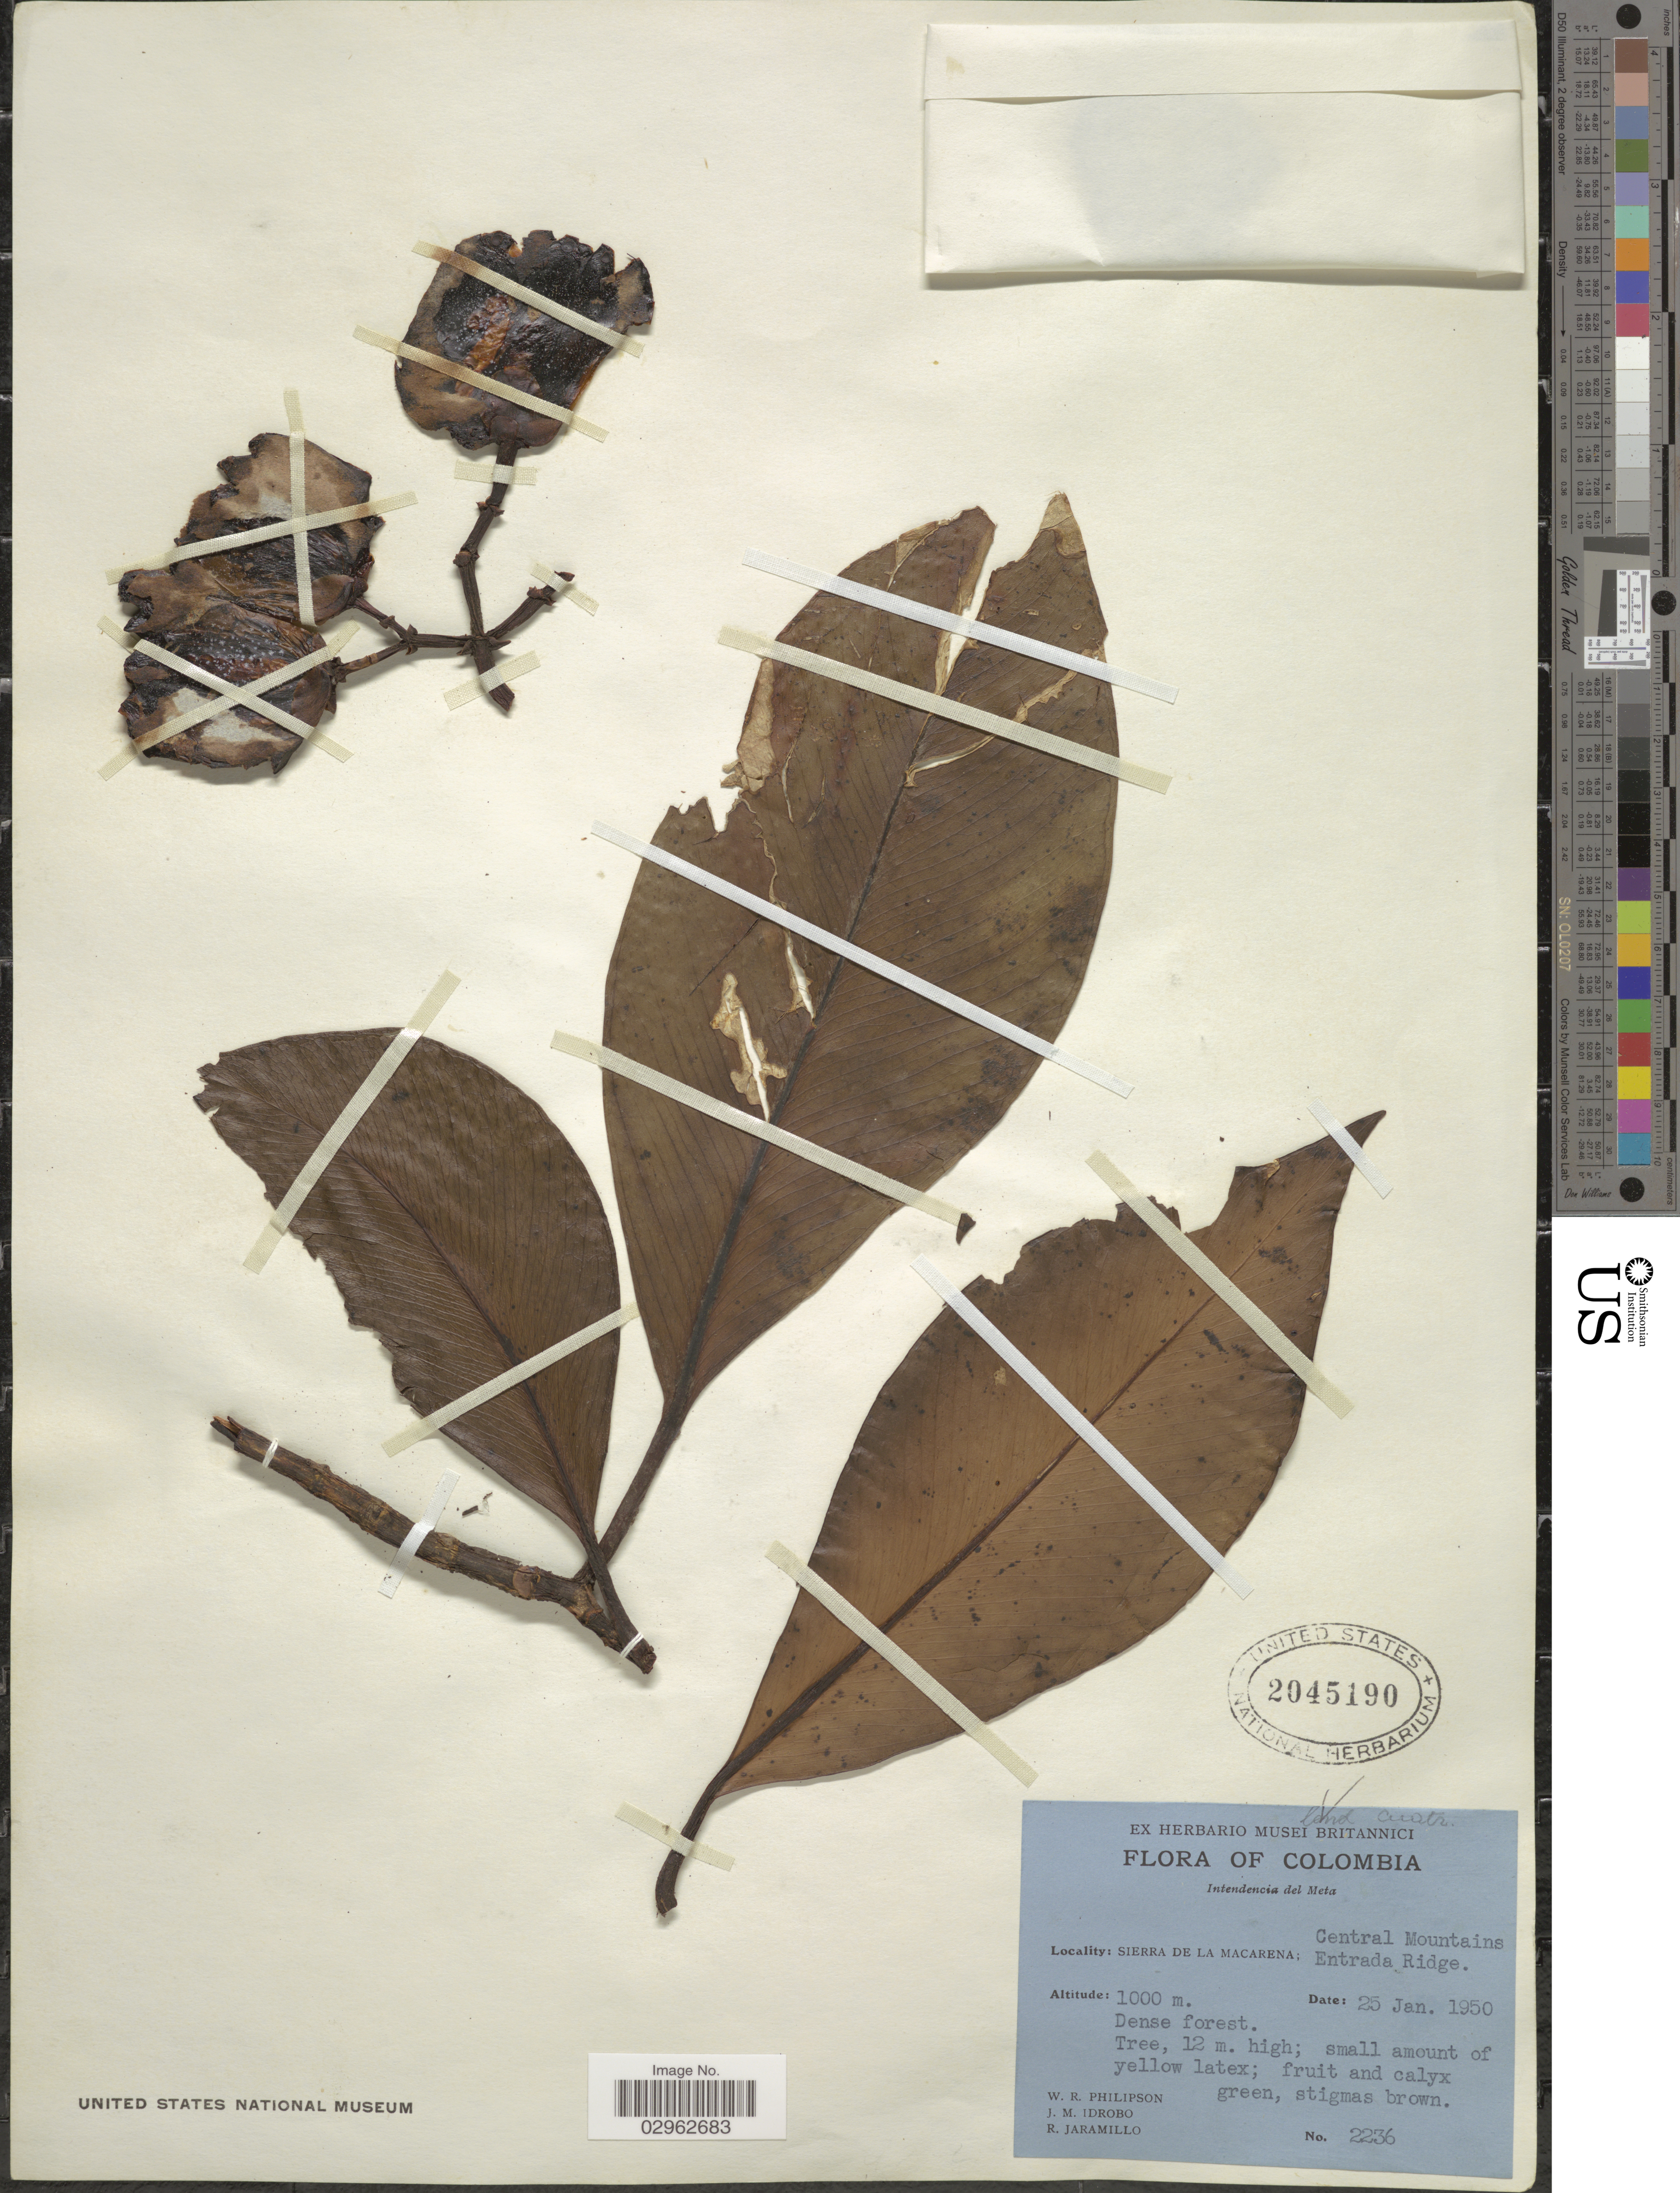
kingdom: Plantae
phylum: Tracheophyta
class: Magnoliopsida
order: Malpighiales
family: Clusiaceae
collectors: W. R. Philipson, J. M. Idrobo & R. Jaramillo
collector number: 2236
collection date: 1950-01-25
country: Colombia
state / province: Meta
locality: Intendencia del Meta, Sierra De La Macarena: Central Mountains, Entrada Ridge.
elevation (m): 1000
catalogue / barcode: US 2045190